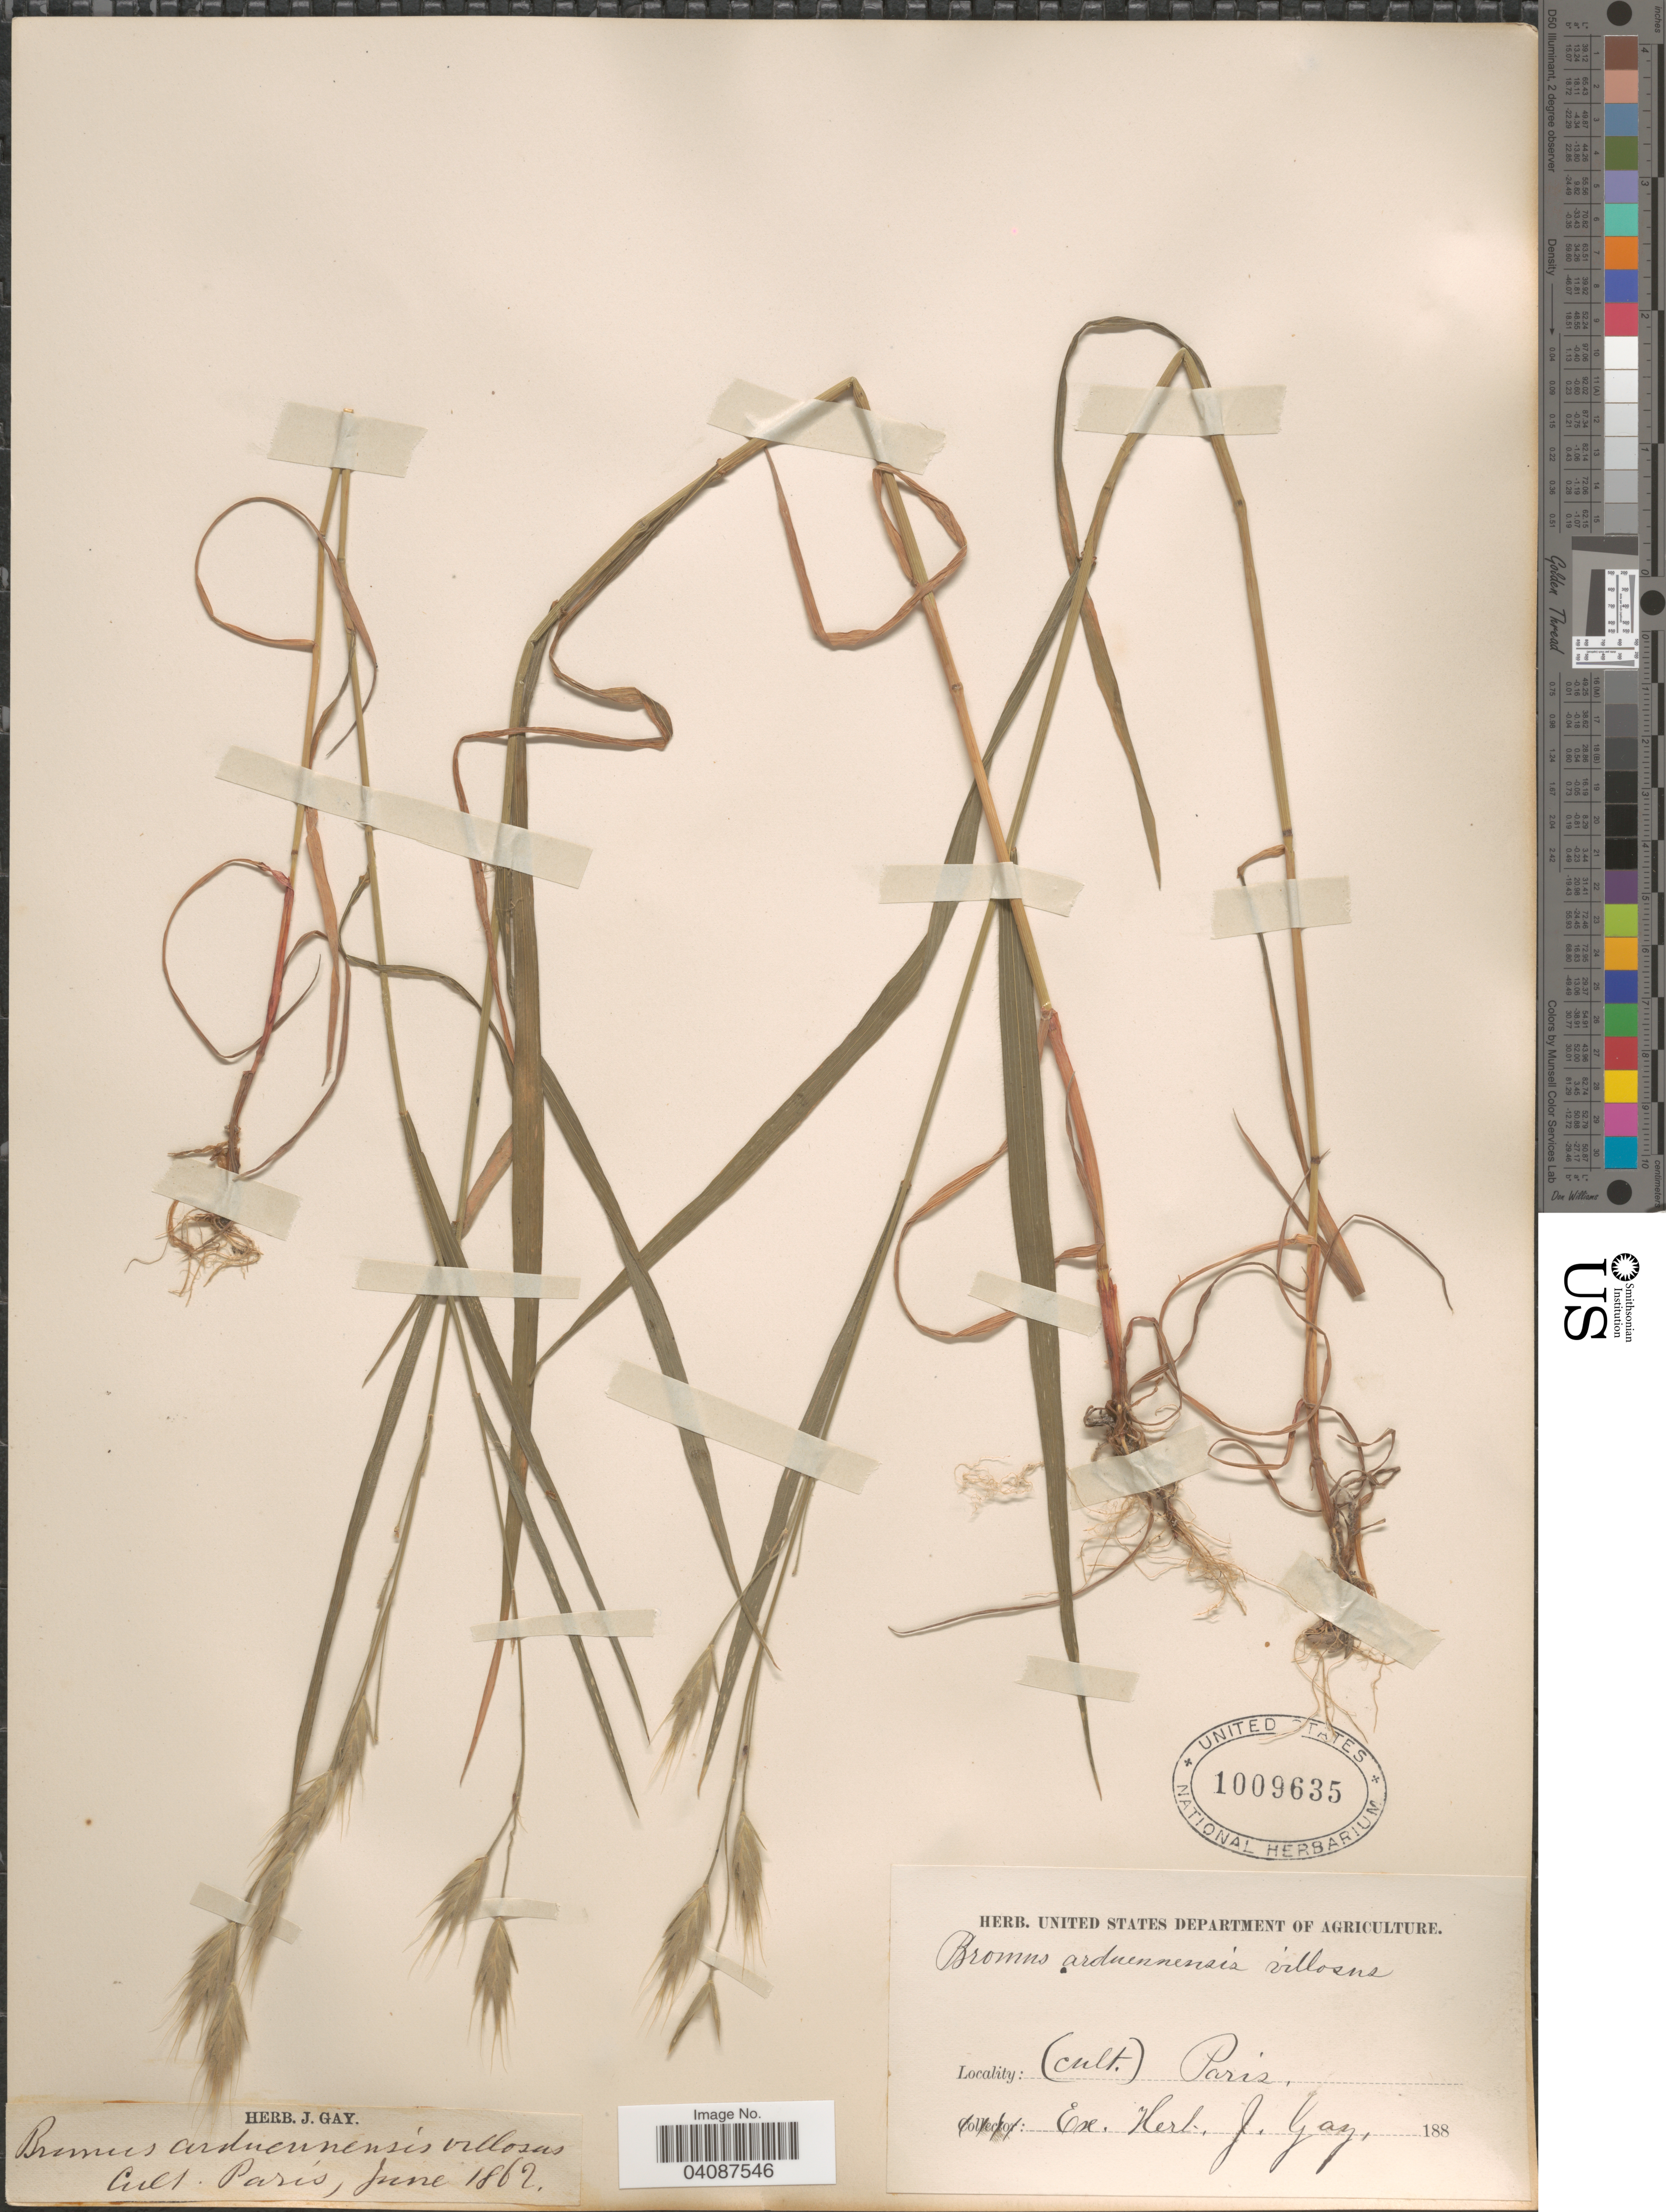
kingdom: Plantae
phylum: Tracheophyta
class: Liliopsida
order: Poales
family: Poaceae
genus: Bromus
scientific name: Bromus arduennensis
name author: Kunth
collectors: ex herb. J. Gay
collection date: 1862-06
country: France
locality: Paris.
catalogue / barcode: US 1009635